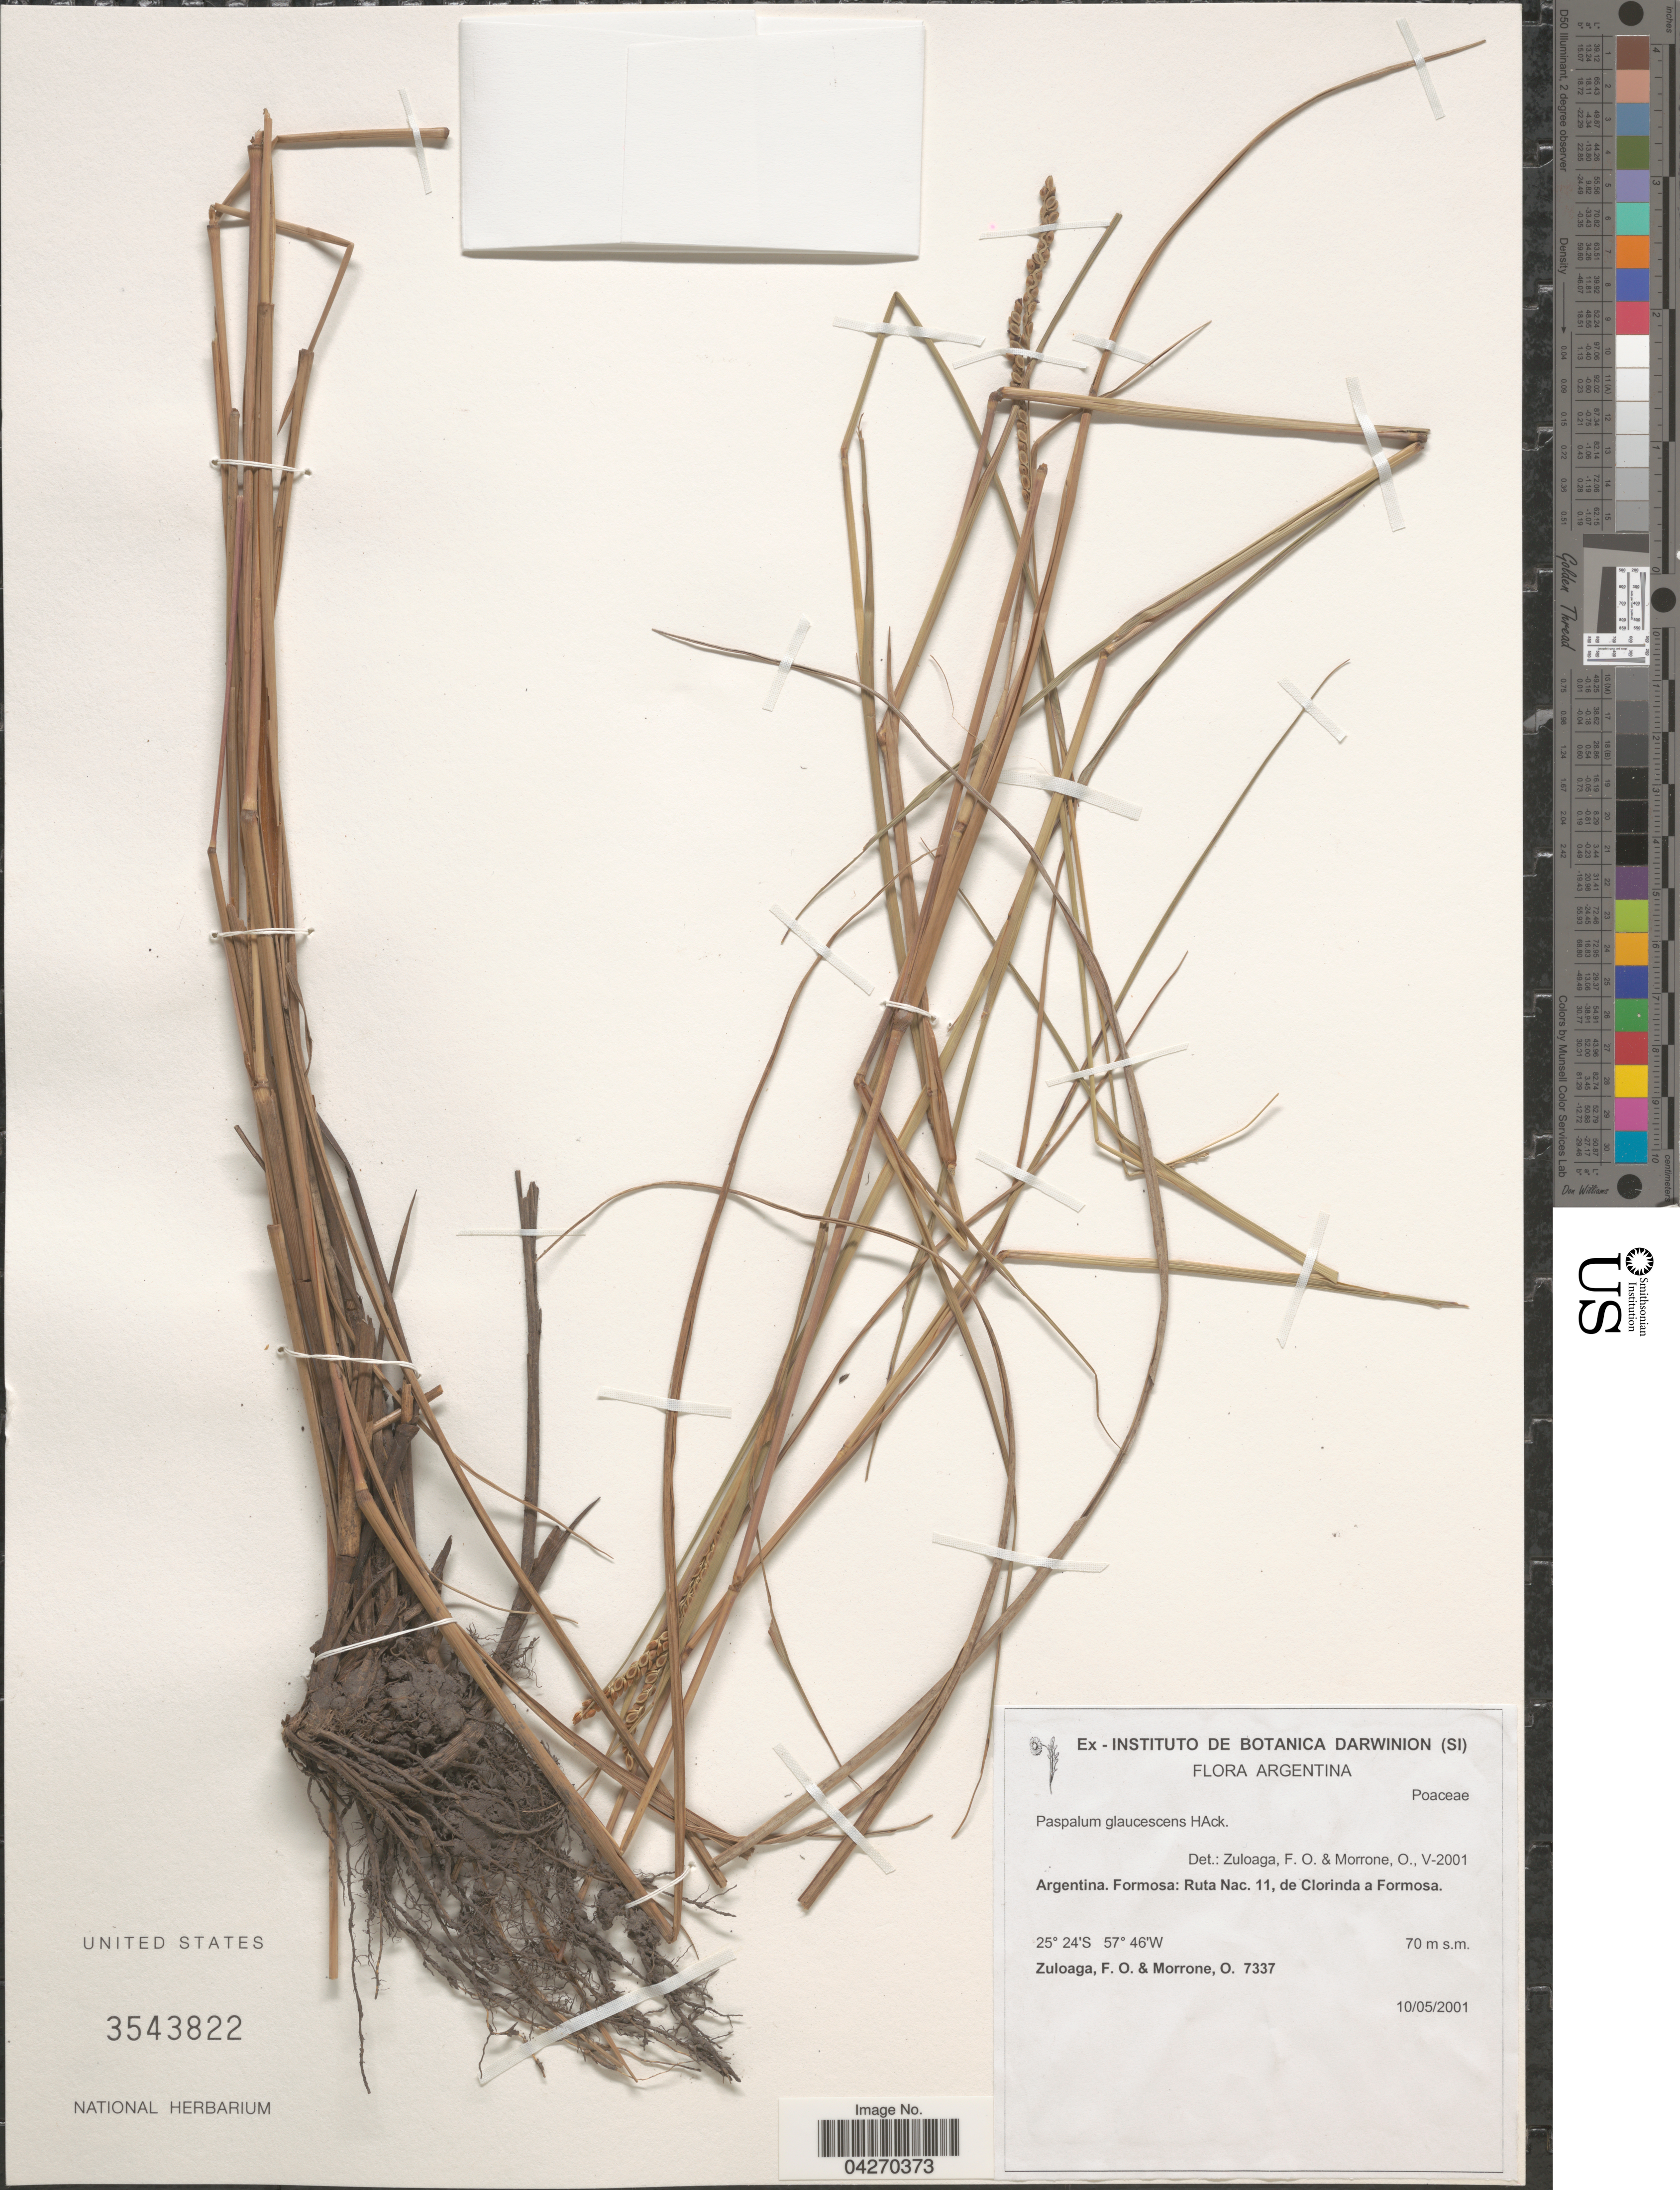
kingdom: Plantae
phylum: Tracheophyta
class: Liliopsida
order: Poales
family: Poaceae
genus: Paspalum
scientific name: Paspalum glaucescens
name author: Hack.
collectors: F. O. Zuloaga & O. N. Morrone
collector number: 7337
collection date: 2001-05-10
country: Argentina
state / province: Formosa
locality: Ruta Nac. 11, de Clorinda a Formosa.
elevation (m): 70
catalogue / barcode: US 3543822